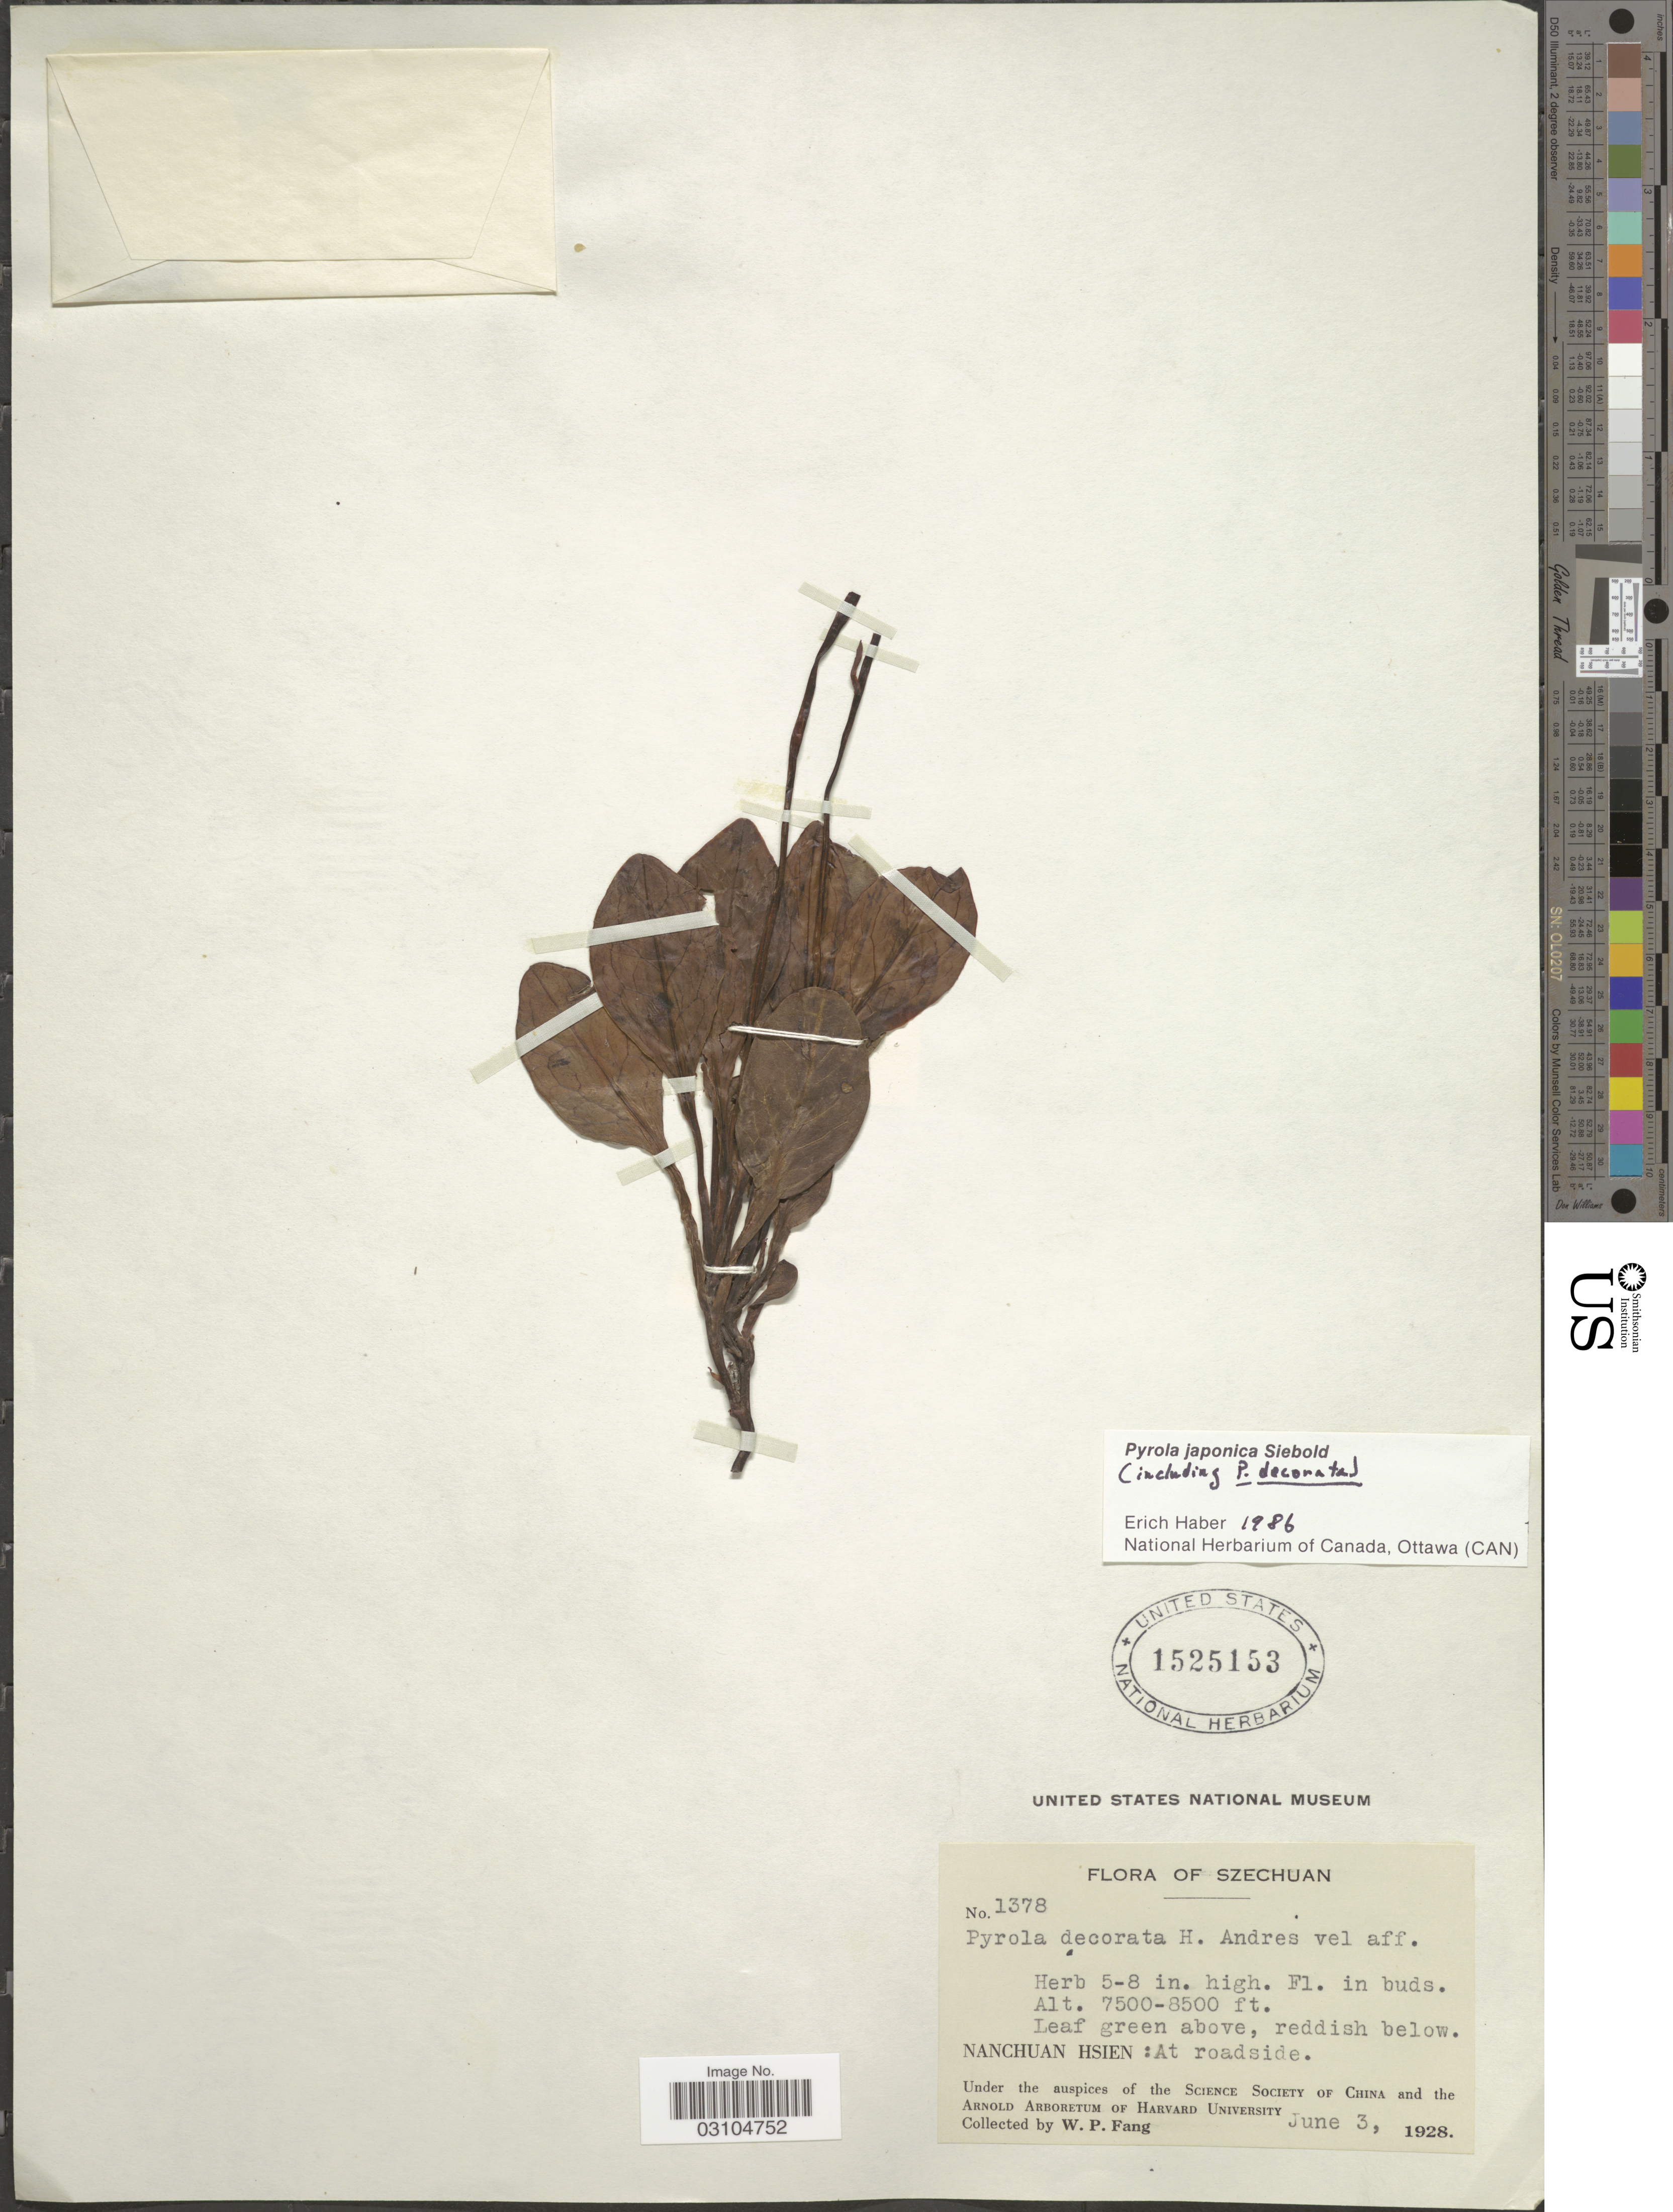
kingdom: Plantae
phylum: Tracheophyta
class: Magnoliopsida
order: Ericales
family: Ericaceae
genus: Pyrola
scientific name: Pyrola japonica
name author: Klenze ex Alef.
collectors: W. P. Fang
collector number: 1378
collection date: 1928-06-03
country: China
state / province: Sichuan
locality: Szechuan. Nanchuan Hsien: At roadside.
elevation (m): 2286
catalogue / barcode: US 1525153